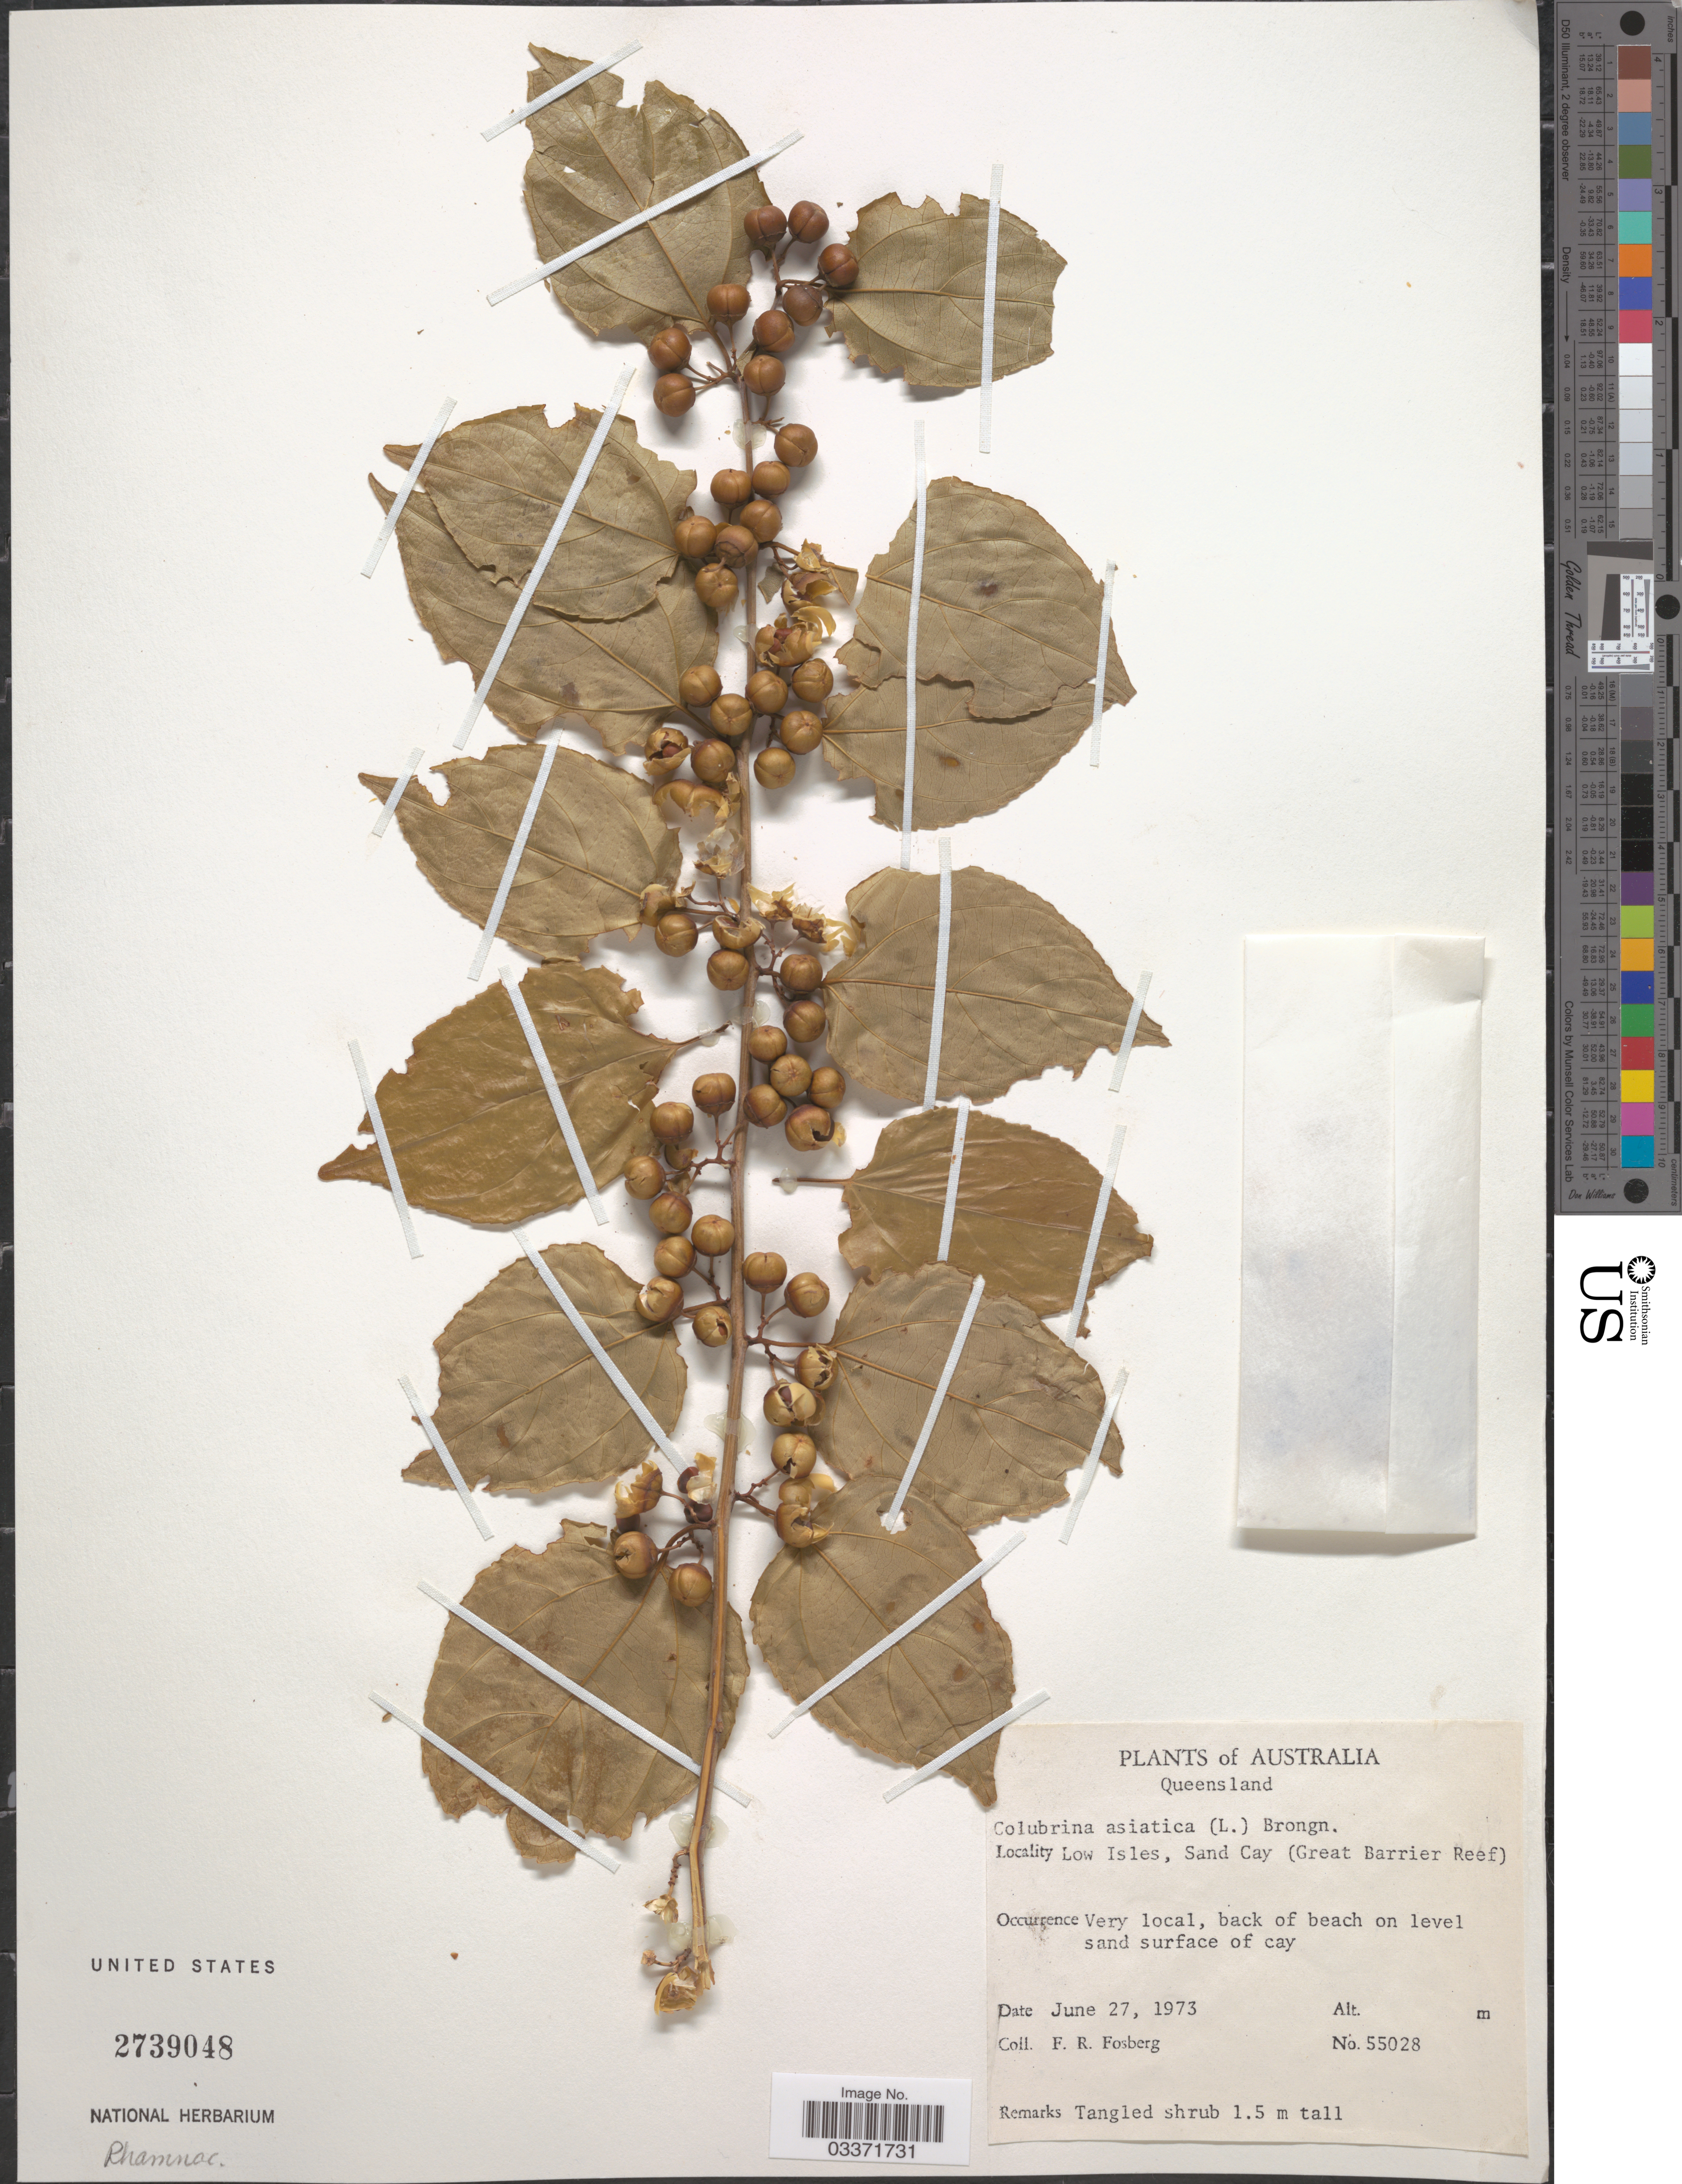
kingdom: Plantae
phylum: Tracheophyta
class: Magnoliopsida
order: Rosales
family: Rhamnaceae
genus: Colubrina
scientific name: Colubrina asiatica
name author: (L.) Brongn.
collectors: F. R. Fosberg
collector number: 55028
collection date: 1973-06-27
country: Australia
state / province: Queensland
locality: Low Isles, Sand Cay (Great Barrier Reef).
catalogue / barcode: US 2739048